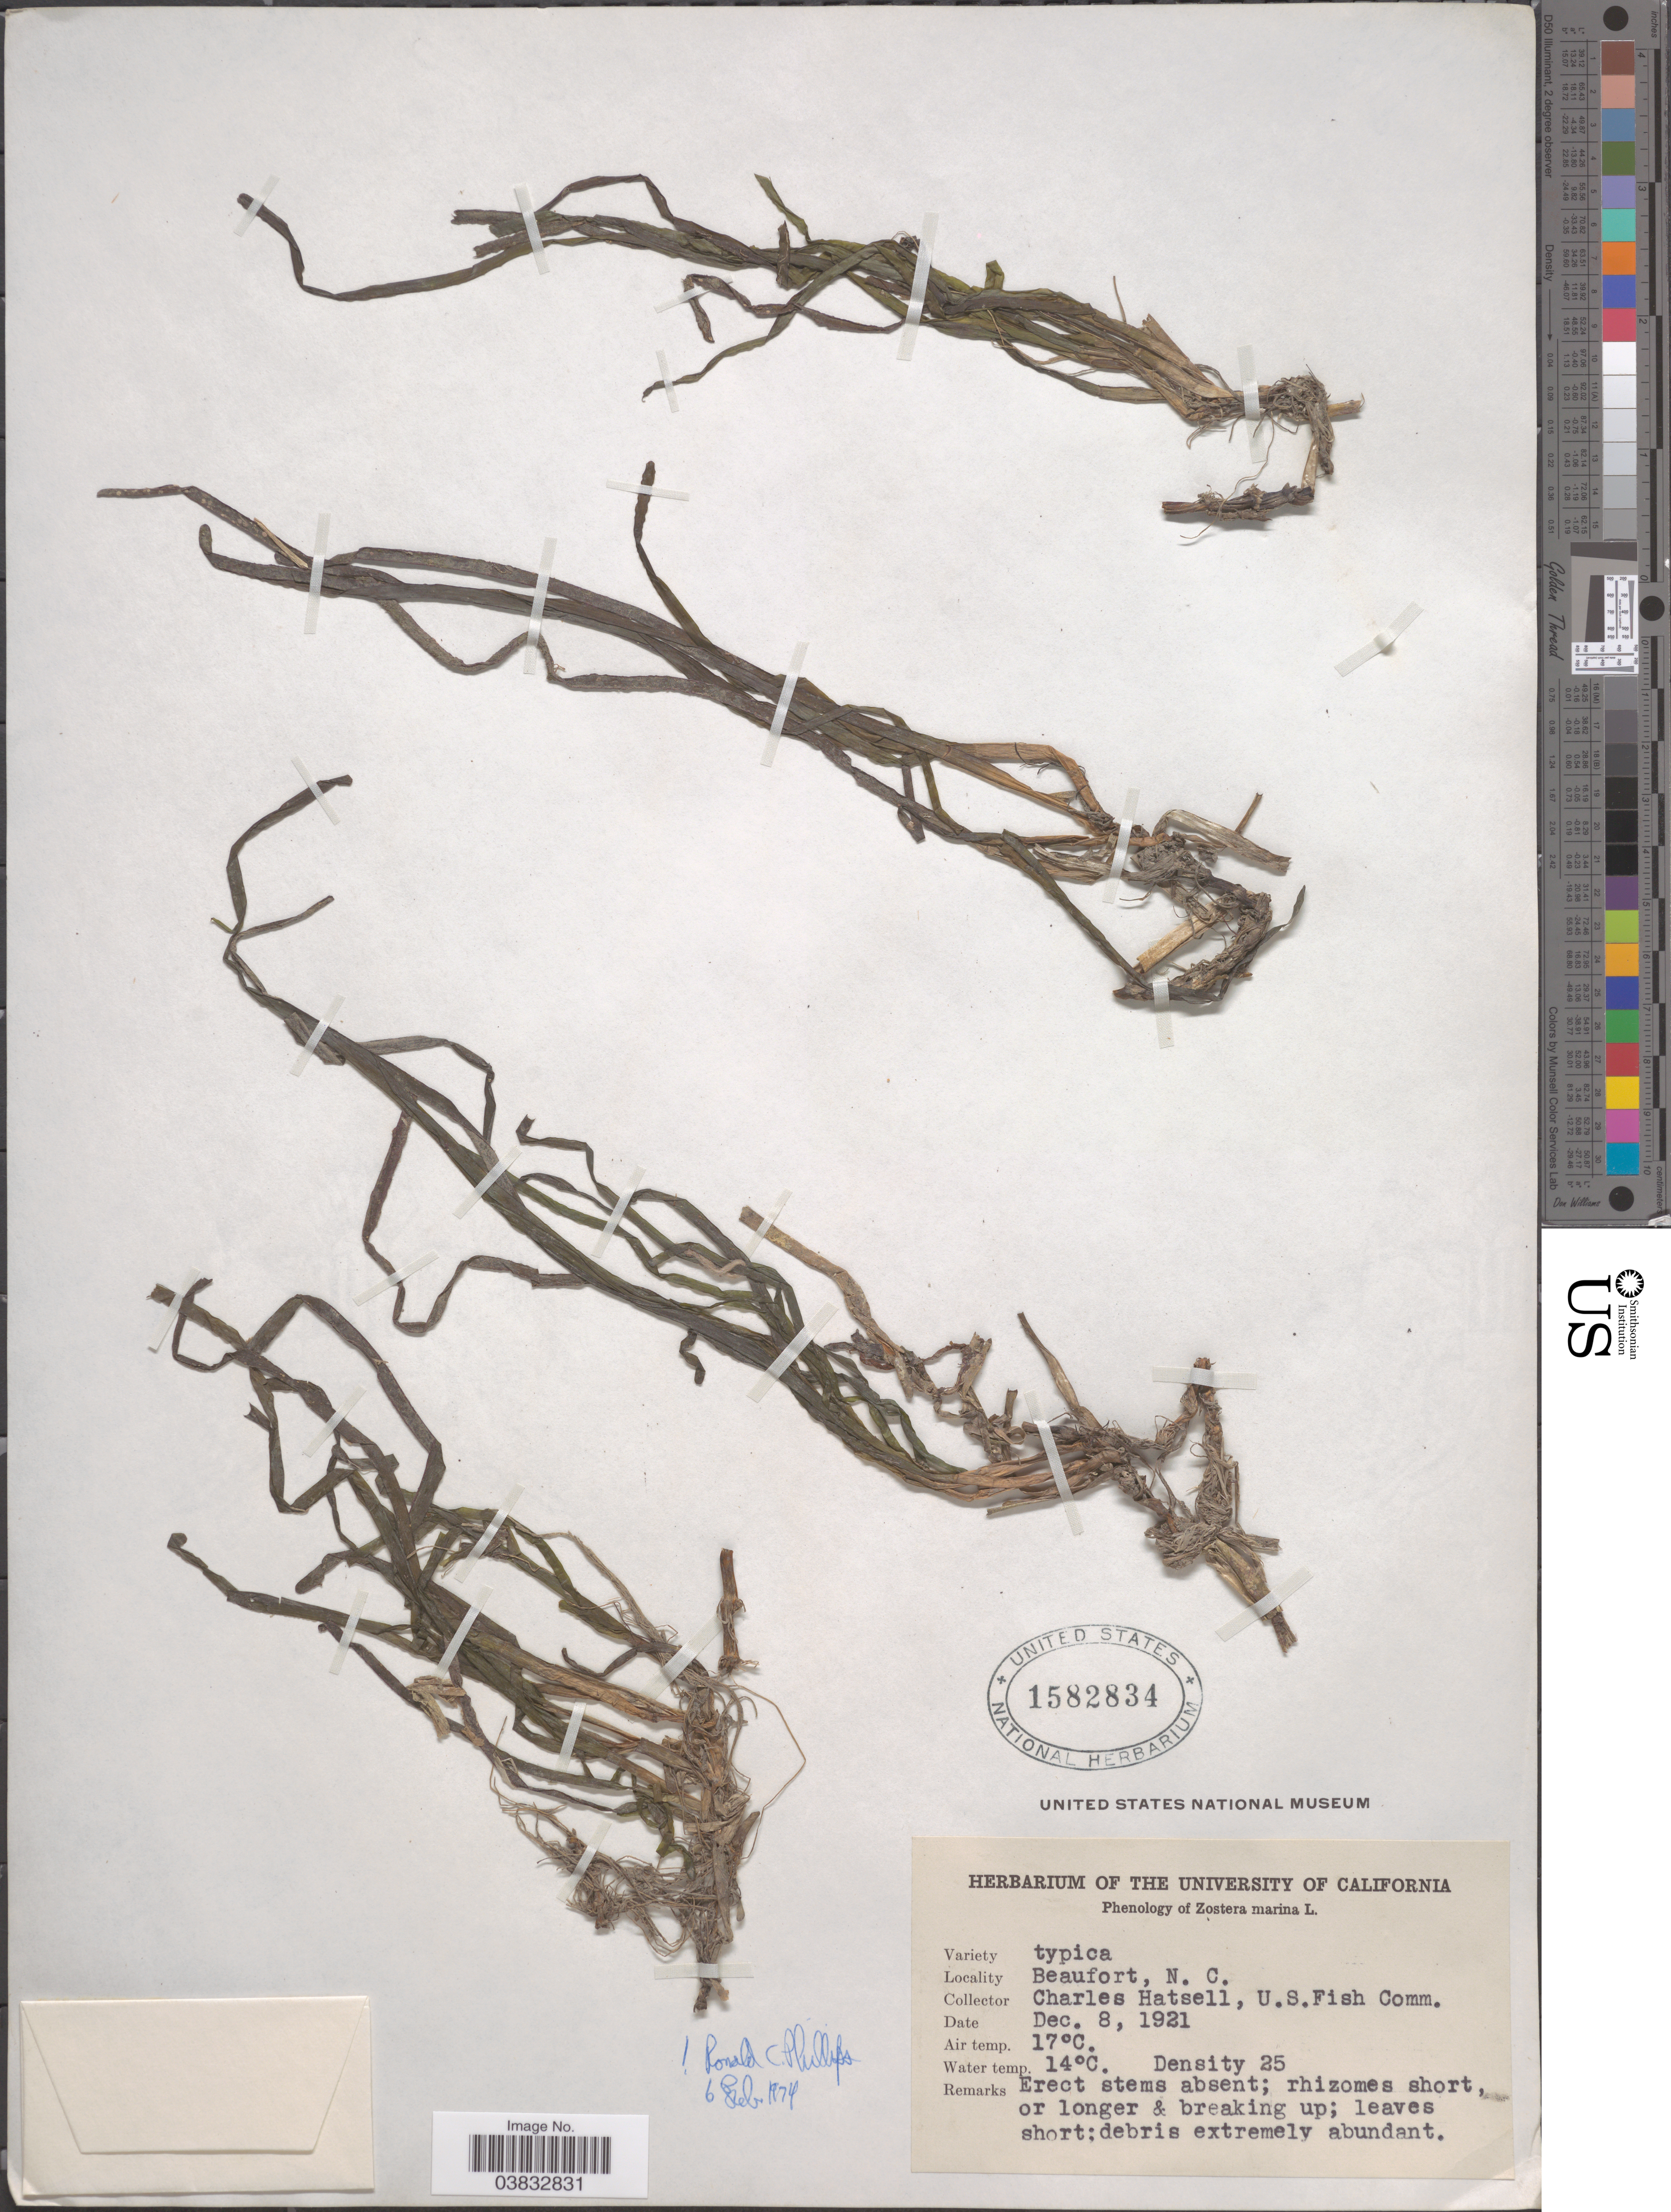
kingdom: Plantae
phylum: Tracheophyta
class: Liliopsida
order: Alismatales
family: Zosteraceae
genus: Zostera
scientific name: Zostera marina var. typica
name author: L.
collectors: C. Hatsell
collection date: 1921-12-08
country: United States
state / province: North Carolina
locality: Beaufort.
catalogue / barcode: US 1582834